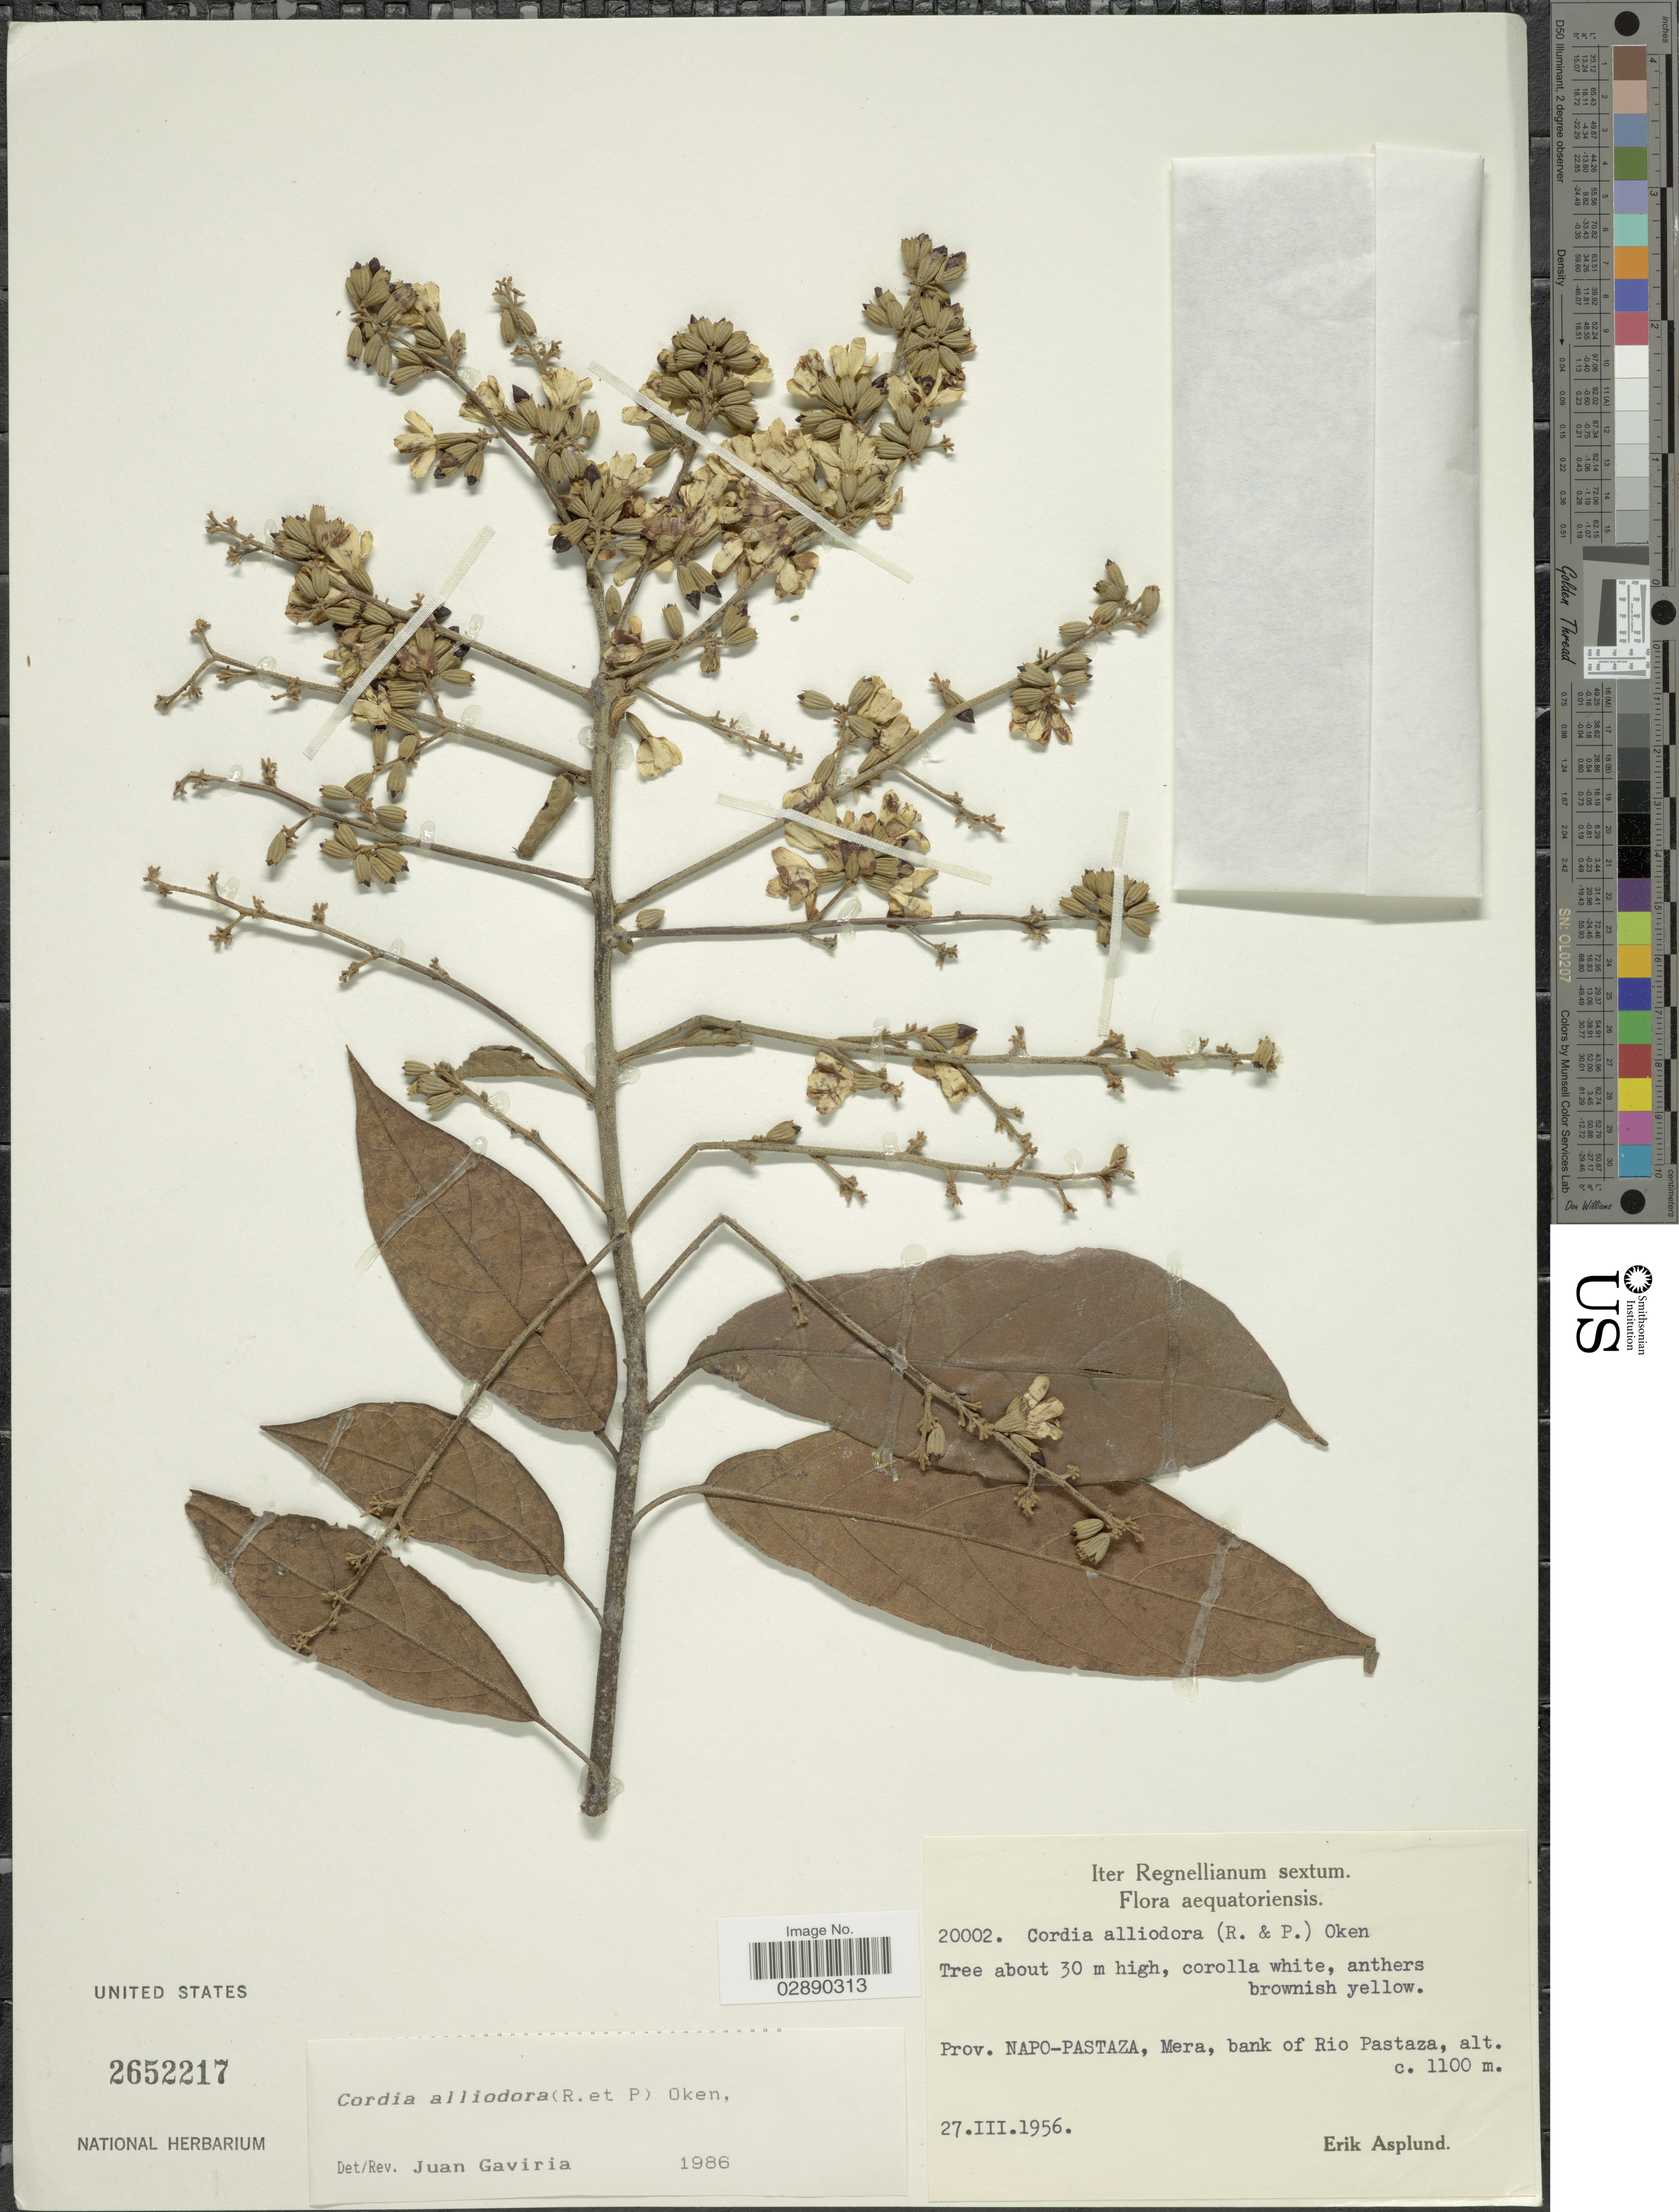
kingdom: Plantae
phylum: Tracheophyta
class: Magnoliopsida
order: Boraginales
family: Cordiaceae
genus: Cordia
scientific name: Cordia alliodora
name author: (Ruiz & Pav.) Oken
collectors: E. Asplund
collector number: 20002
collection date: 1956-03-27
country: Ecuador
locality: Prov. Napo-Pastaza, Mera, bank of Rio Pastaza.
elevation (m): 1100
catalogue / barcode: US 2652217